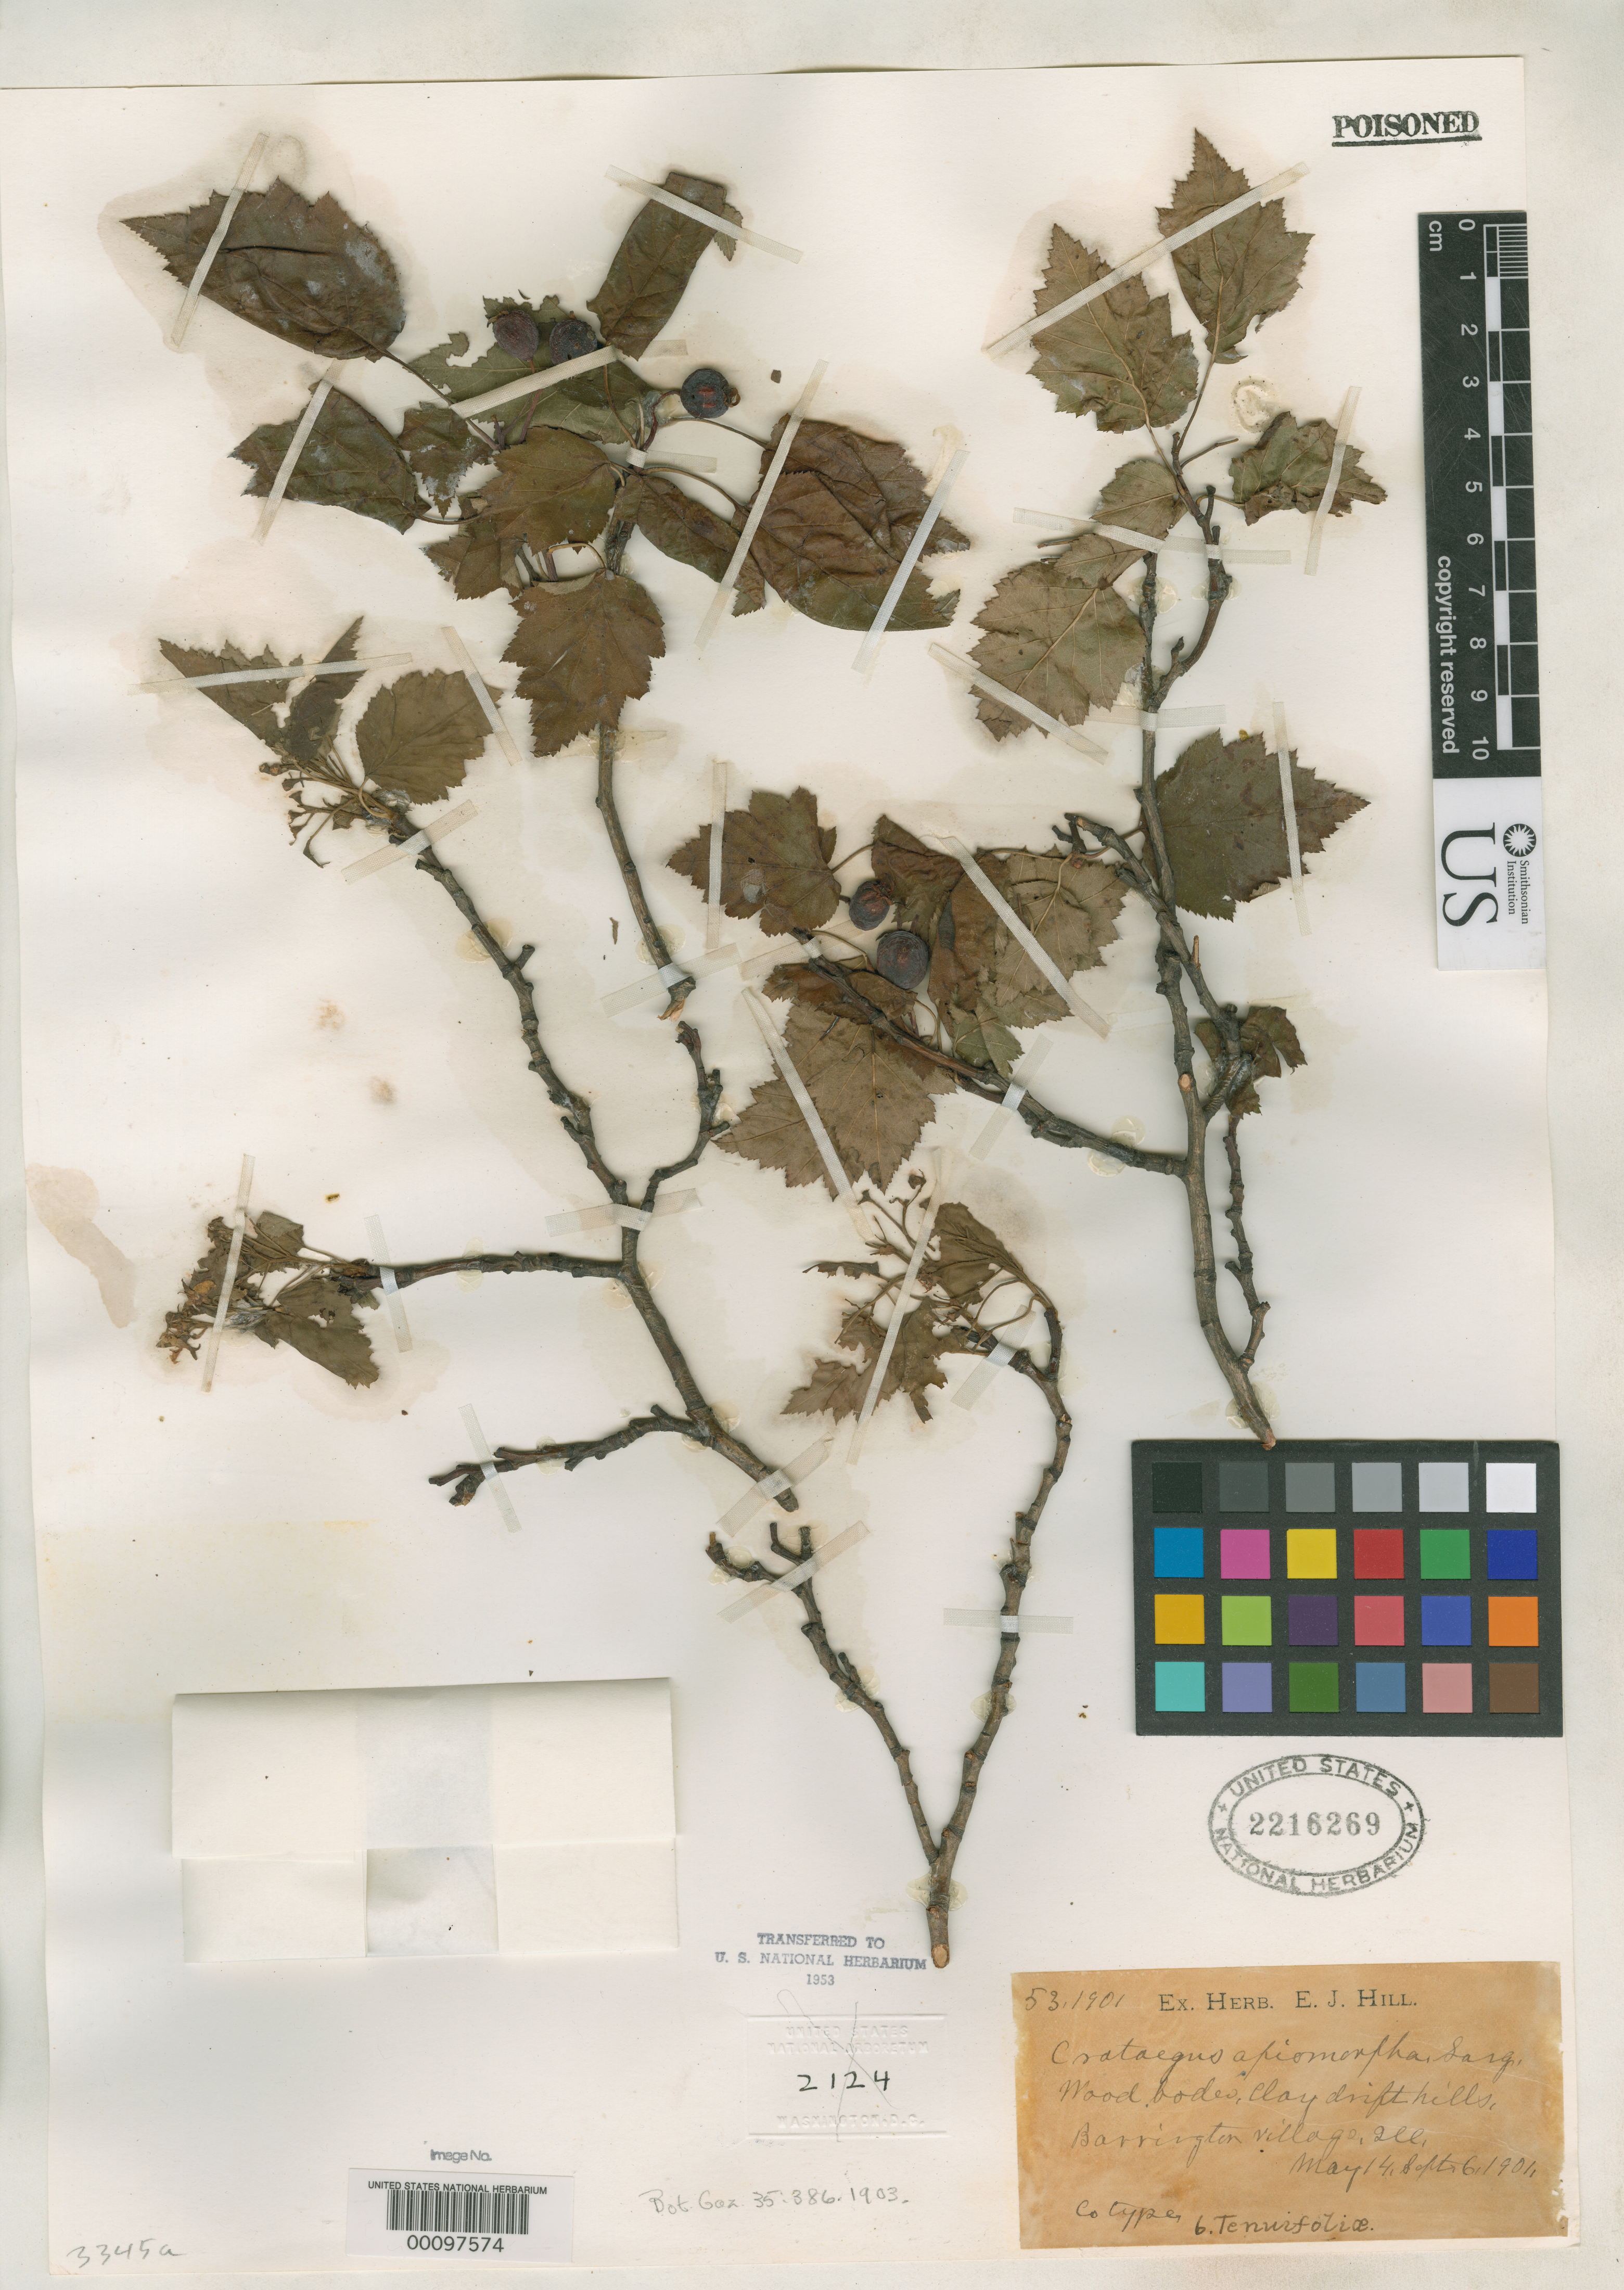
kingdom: Plantae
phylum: Tracheophyta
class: Magnoliopsida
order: Rosales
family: Rosaceae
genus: Crataegus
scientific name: Crataegus apiomorpha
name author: Sarg.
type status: Syntype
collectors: ex herb. E.J. Hill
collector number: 53.1901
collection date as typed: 14 May 1901 and 06 Sep 1901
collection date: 1901-05-14,1901-09-06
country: United States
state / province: Illinois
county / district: Cook / Lake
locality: Barrington.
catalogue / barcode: US 2216269